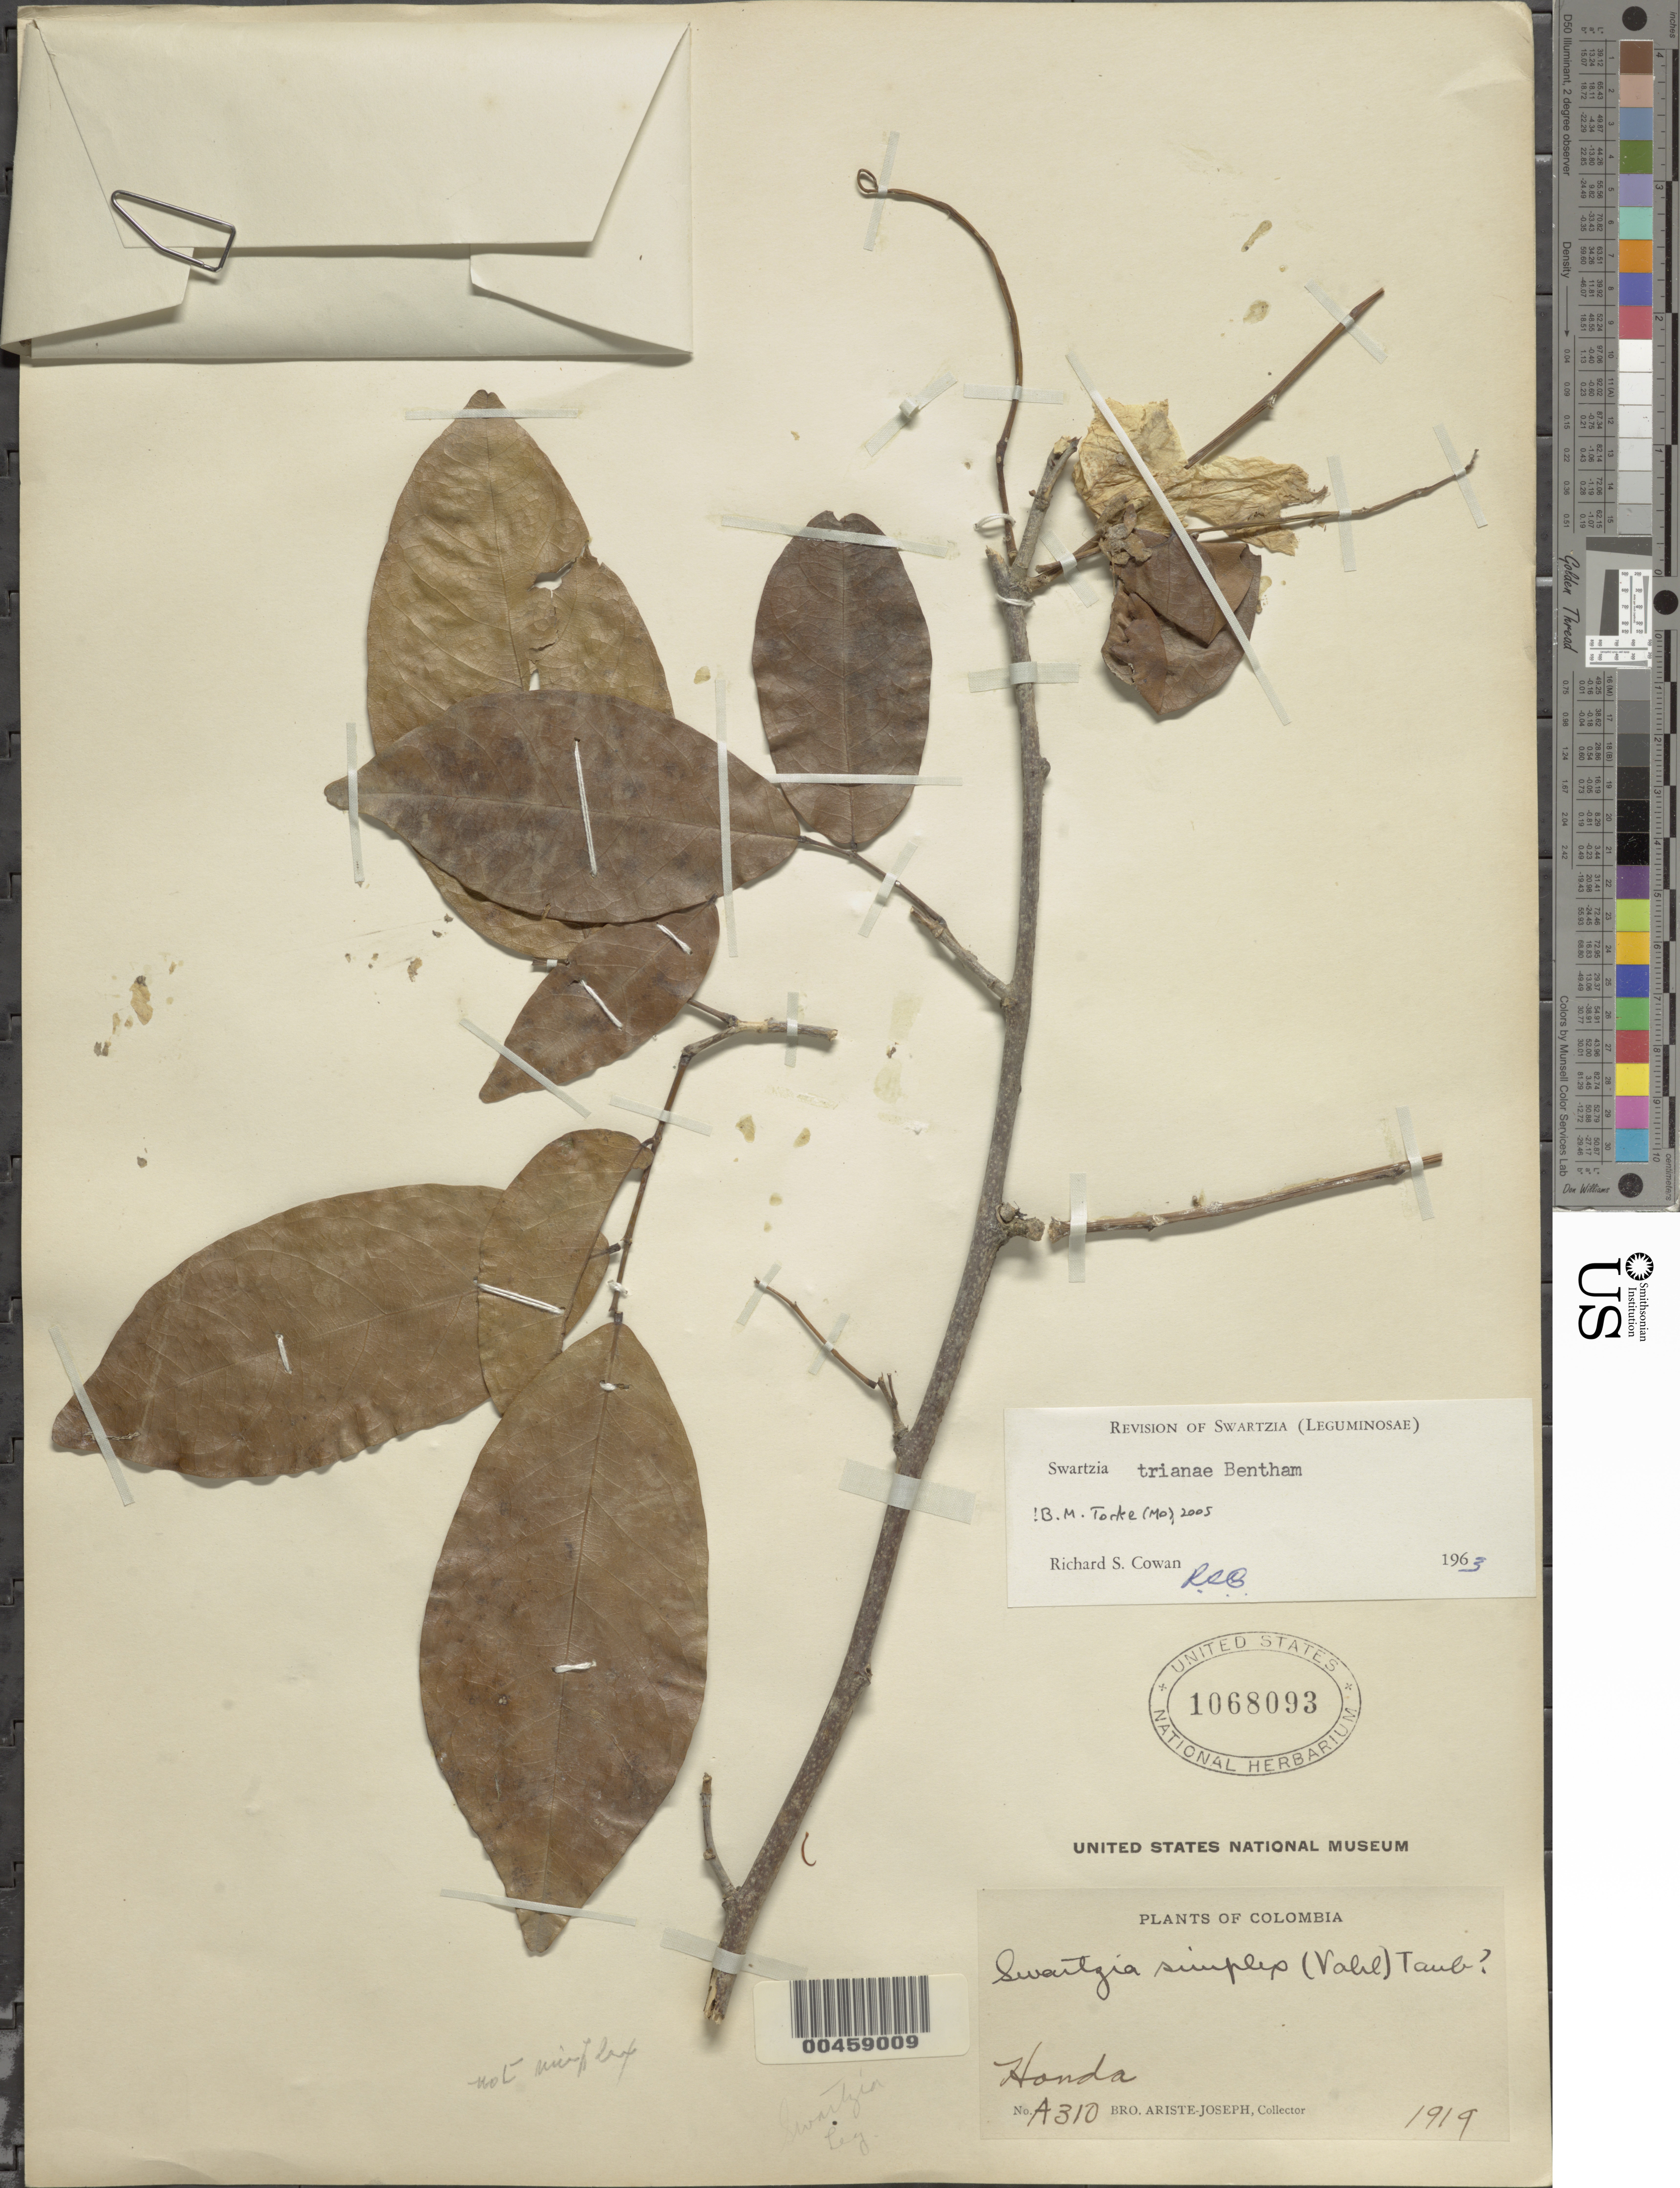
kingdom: Plantae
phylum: Tracheophyta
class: Magnoliopsida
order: Fabales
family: Fabaceae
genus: Swartzia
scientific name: Swartzia trianae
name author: Benth. in Mart.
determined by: Cowan, R. S.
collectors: Bro. Ariste-Joseph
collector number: A310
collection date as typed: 1919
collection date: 1919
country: Colombia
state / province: Tolima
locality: Honda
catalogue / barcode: US 1068093